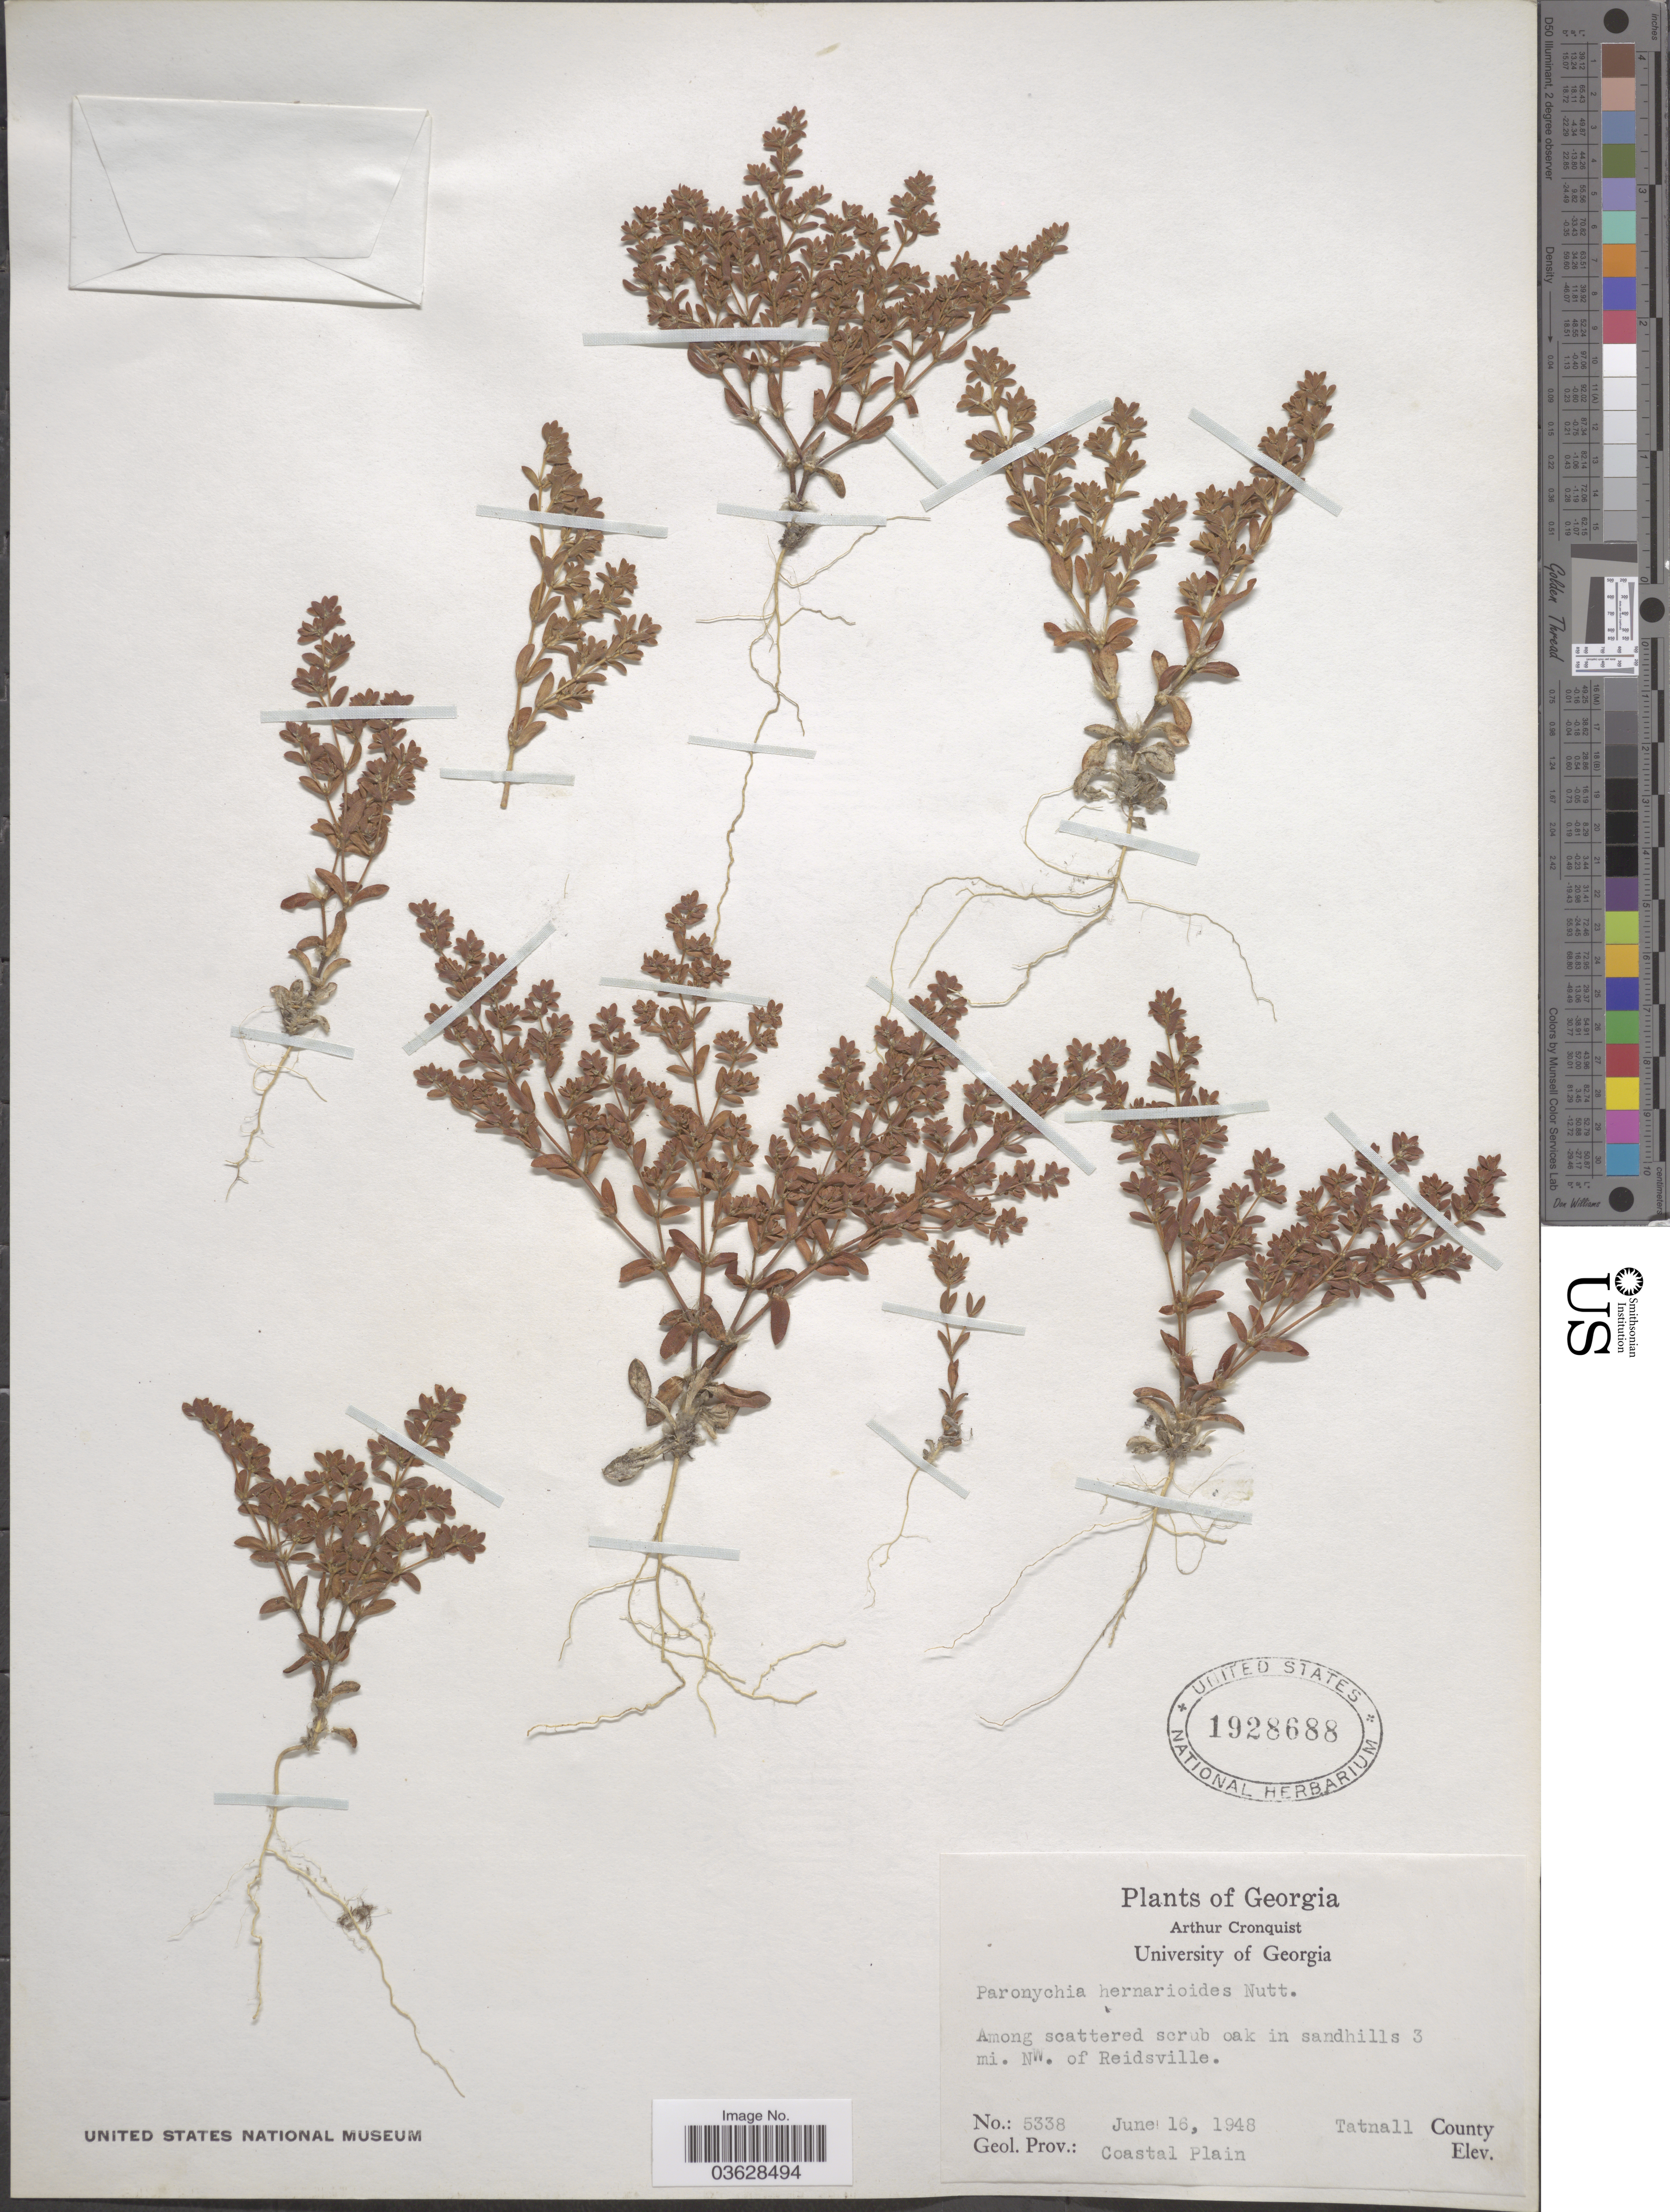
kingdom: Plantae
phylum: Tracheophyta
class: Magnoliopsida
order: Caryophyllales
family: Caryophyllaceae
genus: Paronychia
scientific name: Paronychia herniarioides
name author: (Michx.) Nutt.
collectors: A. J. Cronquist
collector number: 5338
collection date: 1948-06-16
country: United States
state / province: Georgia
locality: In sandhills 3 mi. NW. of Reidsville. Tatnall County. Geol. Prov.: Coastal Plain.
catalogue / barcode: US 1928688